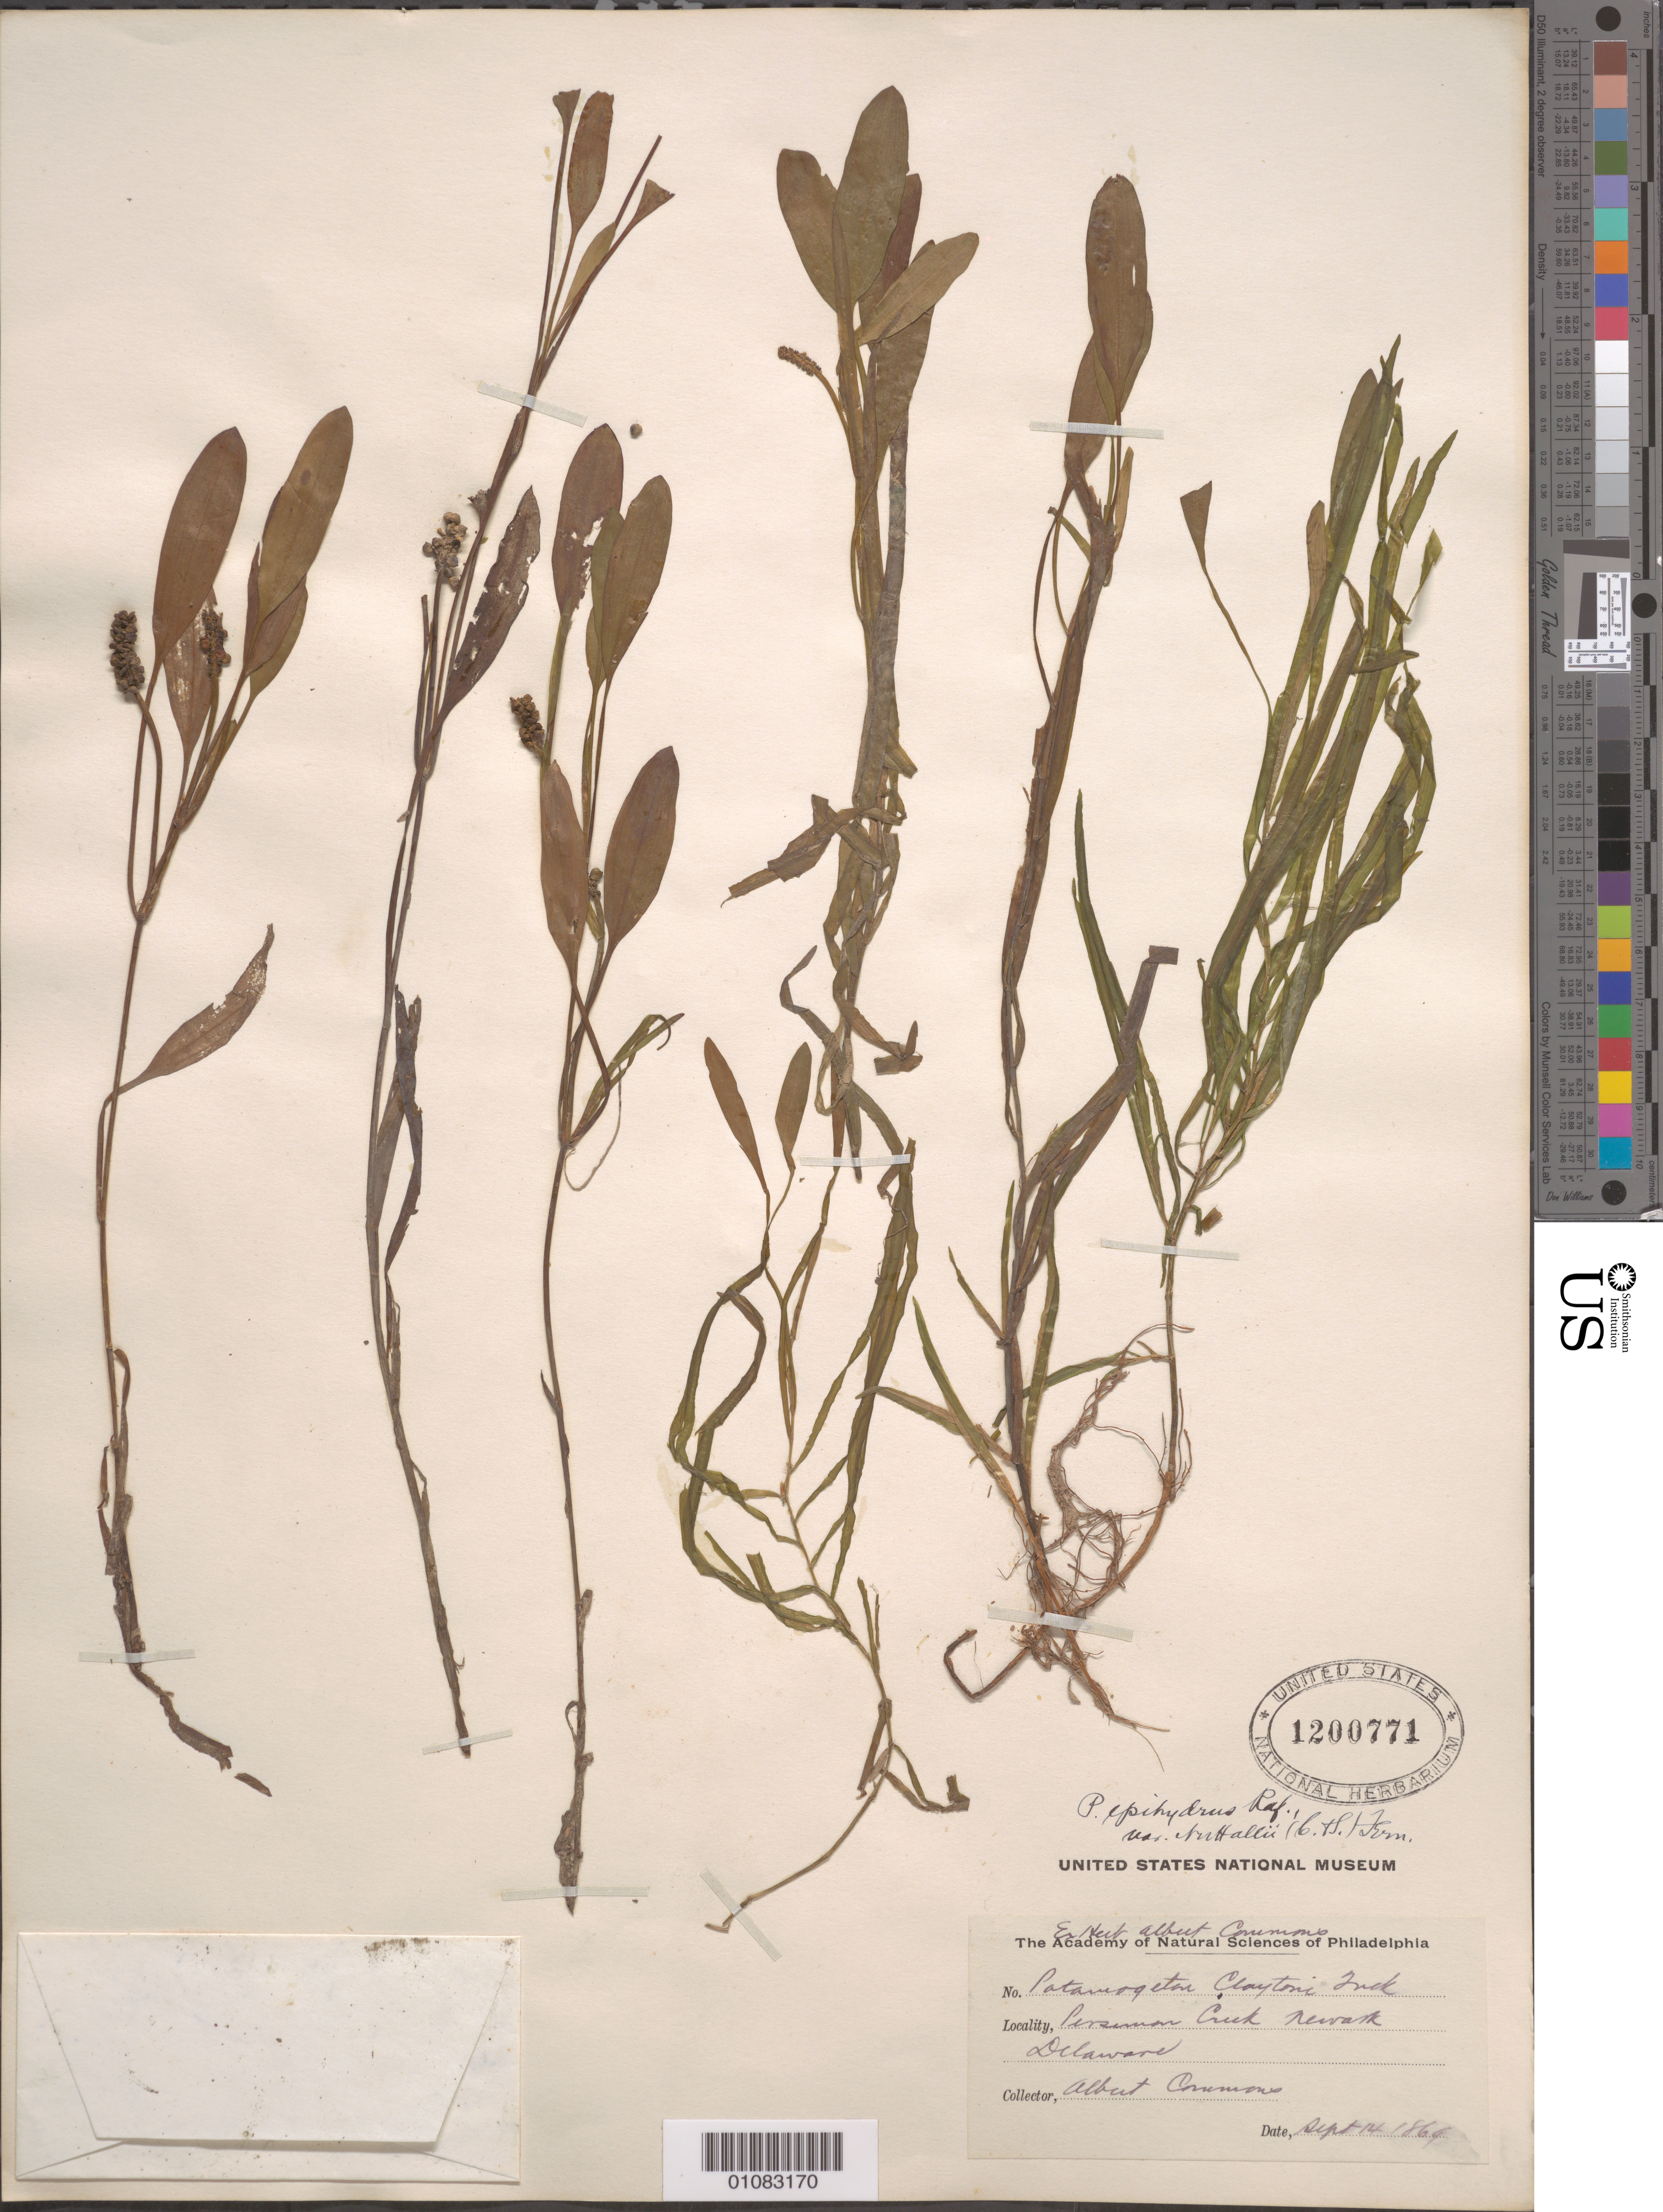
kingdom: Plantae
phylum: Tracheophyta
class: Liliopsida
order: Alismatales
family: Potamogetonaceae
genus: Potamogeton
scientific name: Potamogeton epihydrus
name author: Raf.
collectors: A. Commons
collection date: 1869-09-14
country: United States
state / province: Delaware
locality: Newark, Persimon Creek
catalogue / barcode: US 1200771